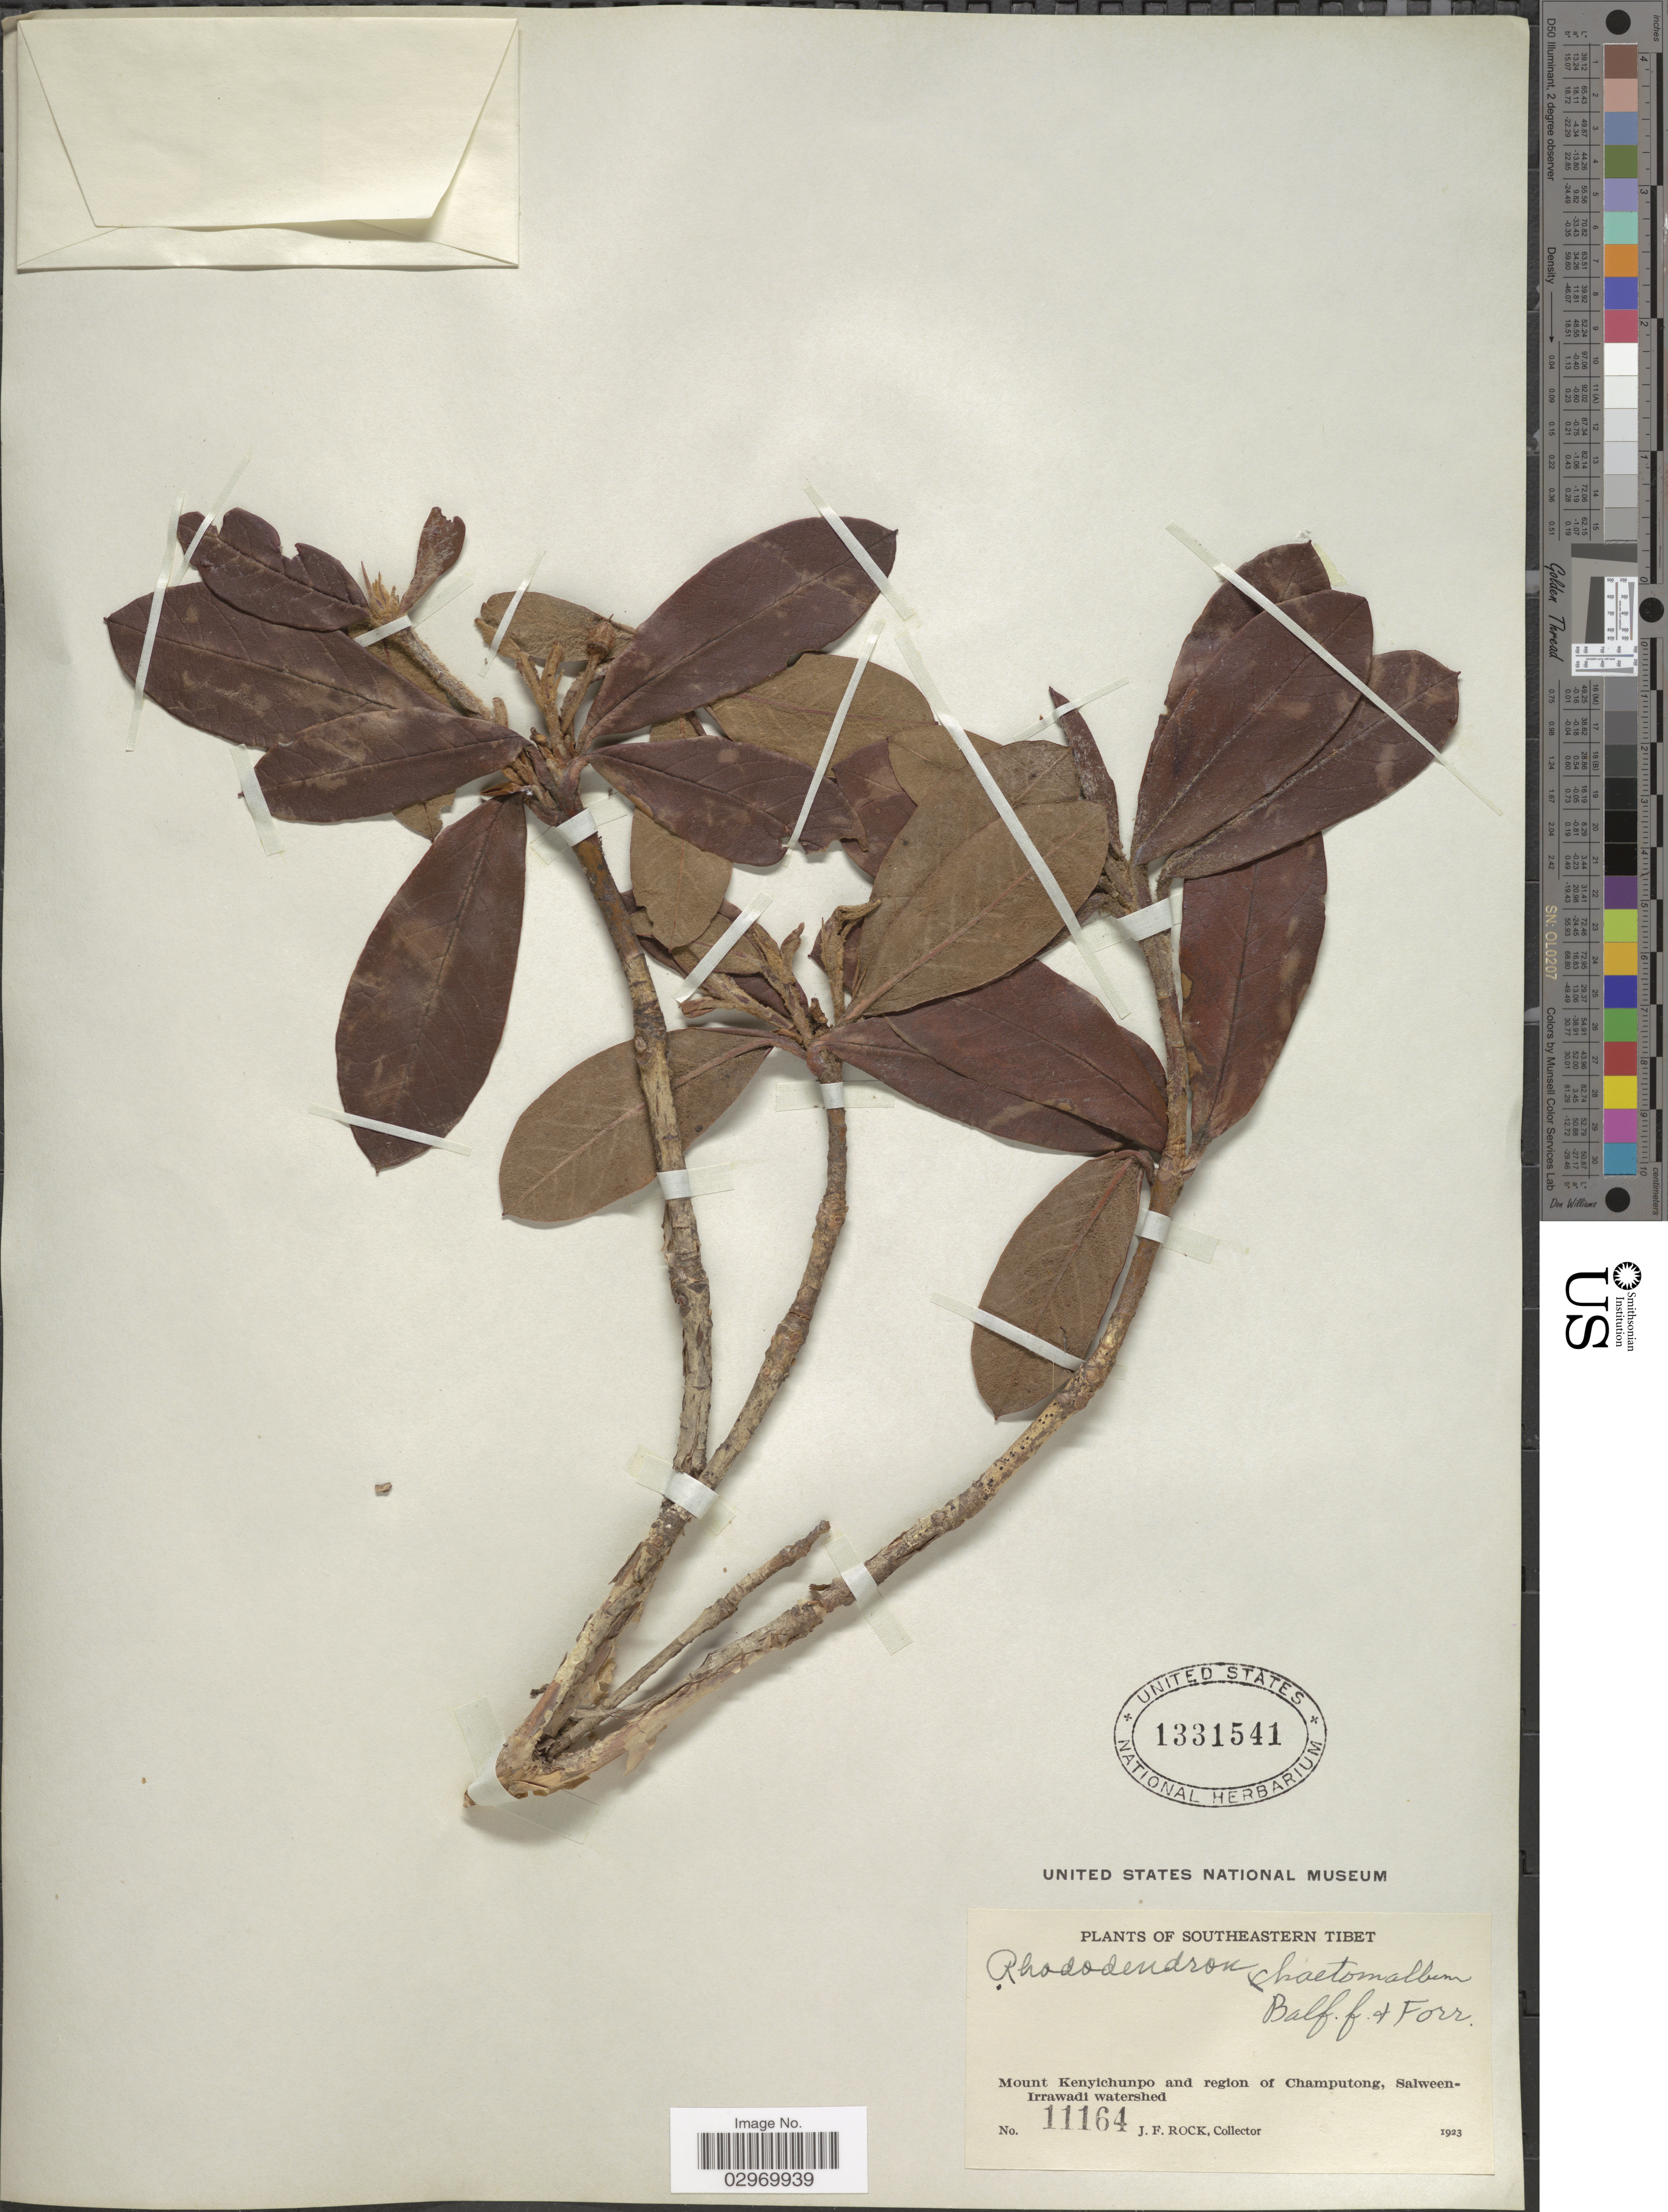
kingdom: Plantae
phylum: Tracheophyta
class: Magnoliopsida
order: Ericales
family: Ericaceae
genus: Rhododendron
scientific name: Rhododendron chaetomallum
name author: Balf. f. & Forrest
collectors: J. Rock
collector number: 11164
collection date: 1923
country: China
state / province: Xizang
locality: Southeastern Tibet, Mount Kenyichunpo, and region of Champutong, Salween-Irrawadi watershed.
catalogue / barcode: US 1331541